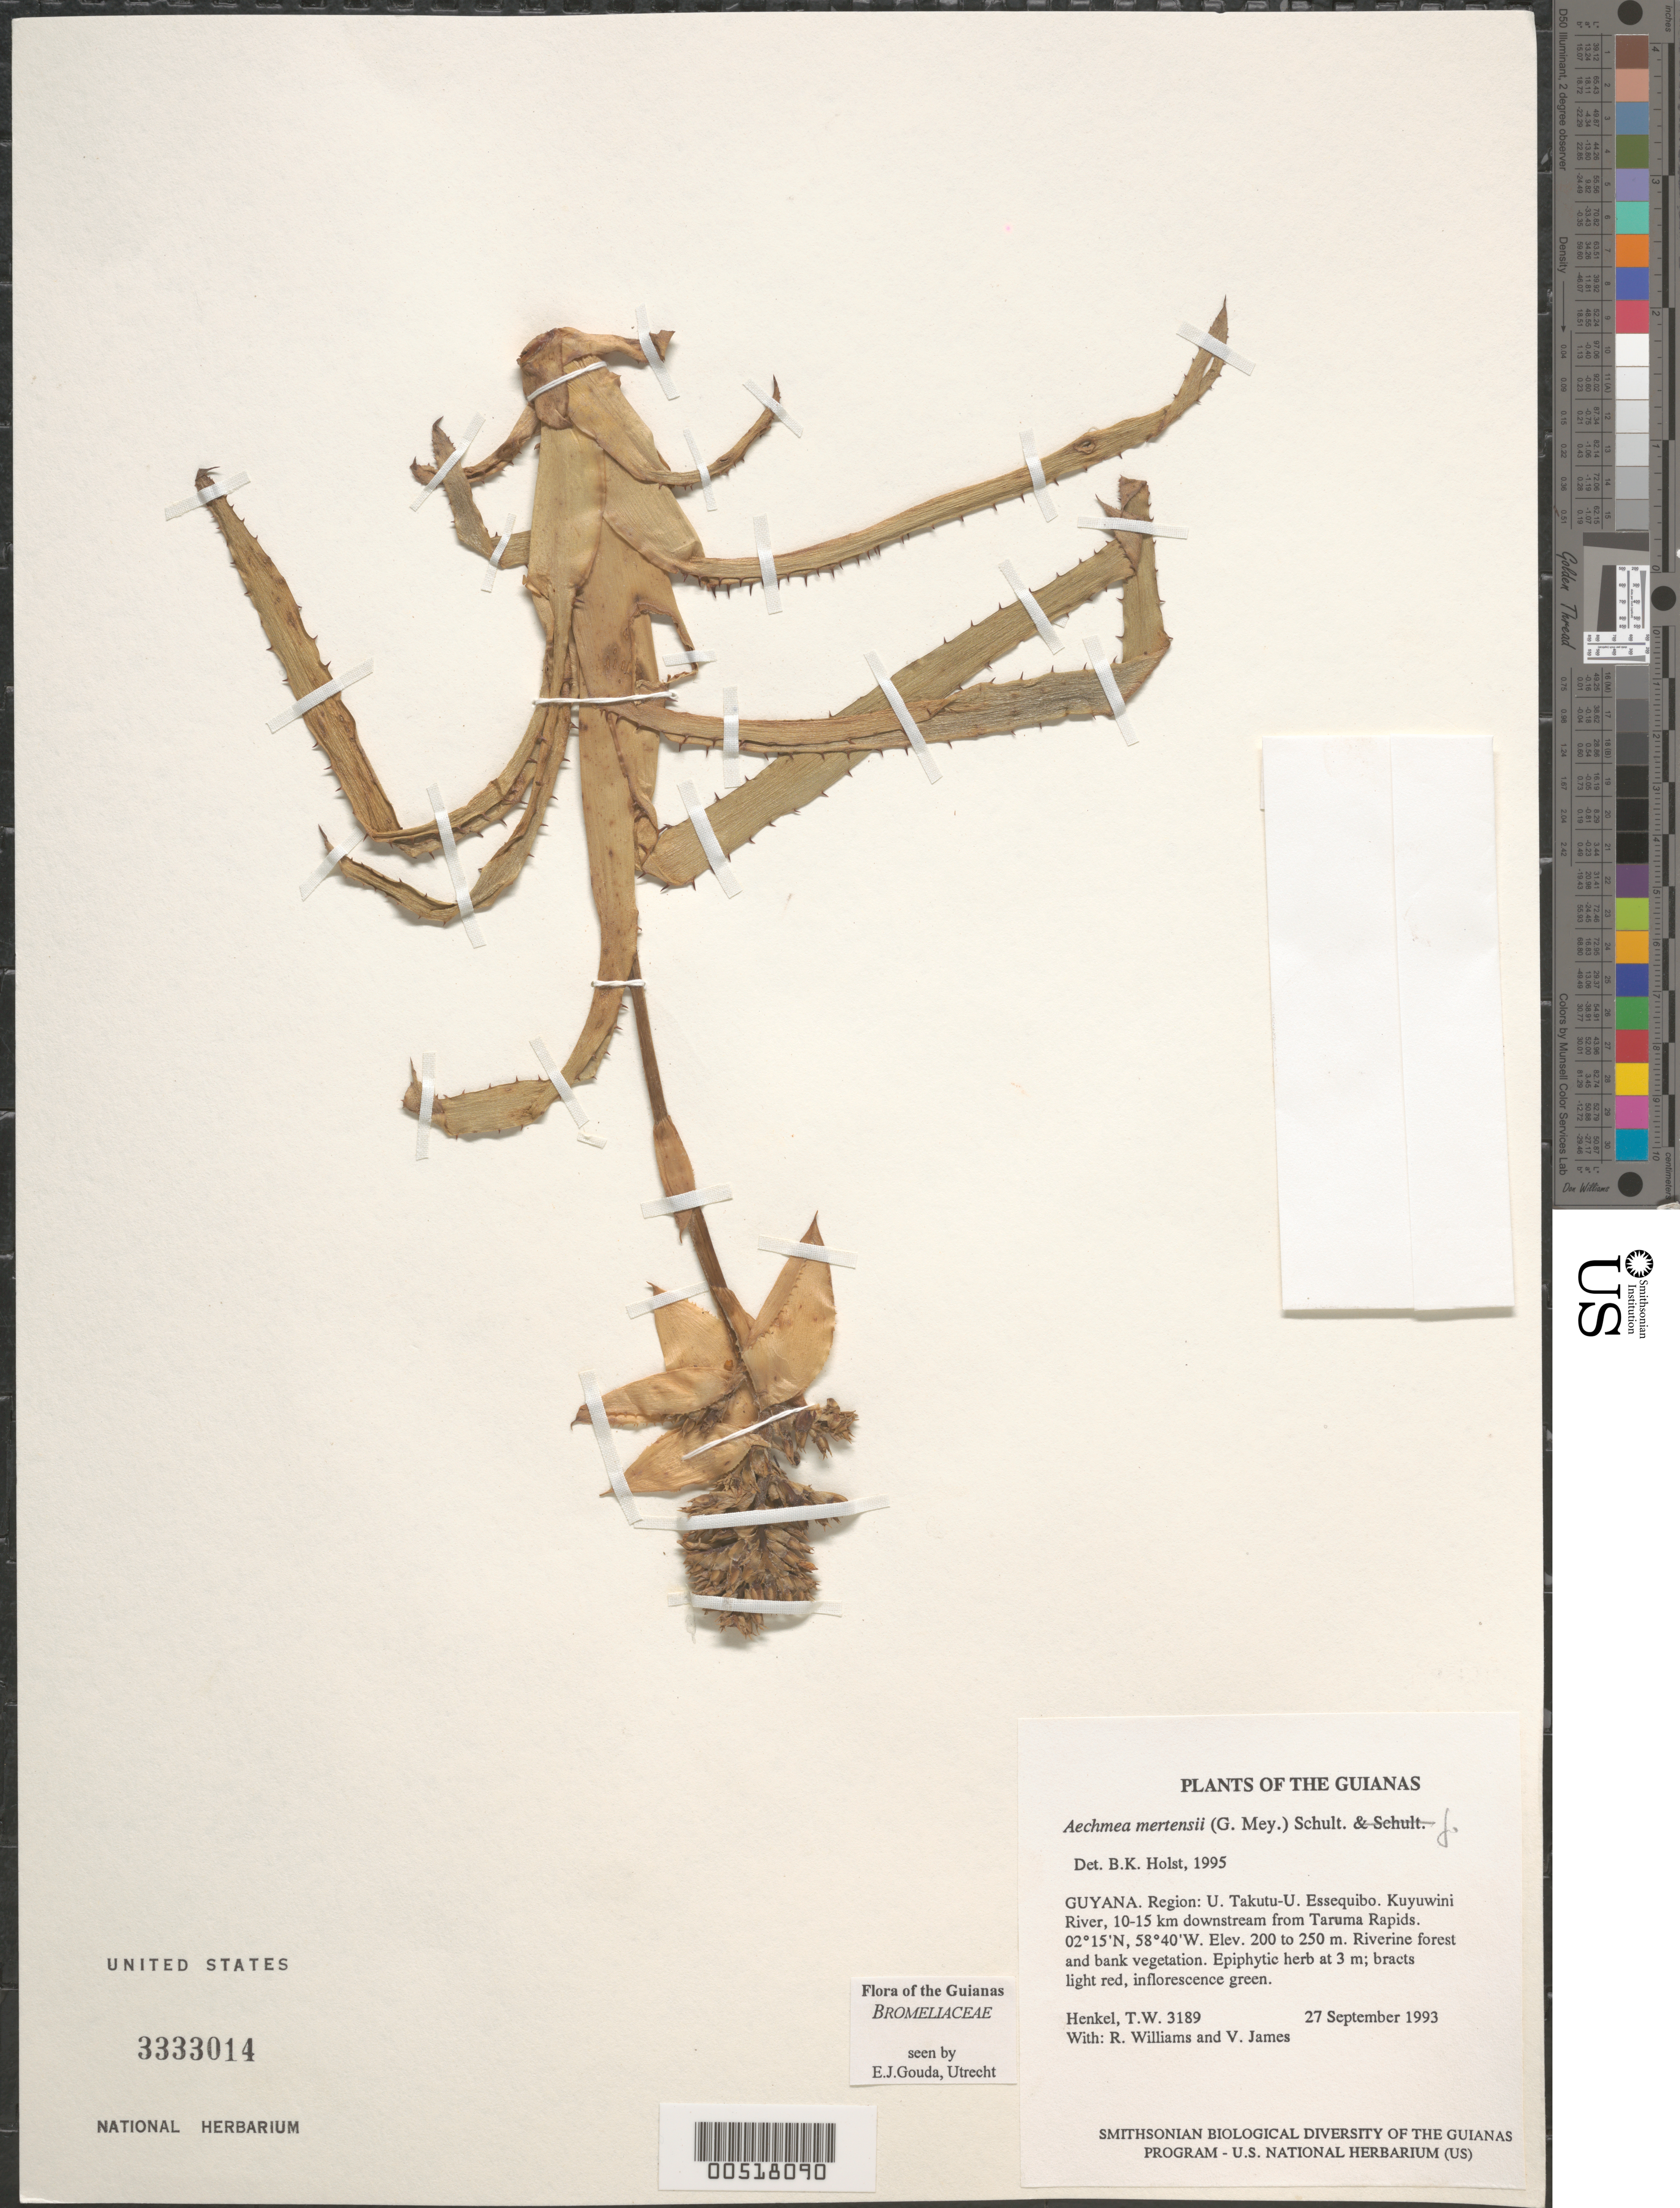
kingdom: Plantae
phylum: Tracheophyta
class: Liliopsida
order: Poales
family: Bromeliaceae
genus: Aechmea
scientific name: Aechmea mertensii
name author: (G. Mey.) Schult. & Schult. f.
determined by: Holst, Bruce K.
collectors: T. Henkel, R. Williams & V. James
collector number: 3189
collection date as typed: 27 September 1993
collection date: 1993-09-27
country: Guyana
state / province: U. Takutu-U. Essequibo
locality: Kuyuwini River, 10-15 km downstream from Taruma Rapids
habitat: Riverine forest and bank vegetation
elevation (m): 200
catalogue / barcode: US 3333014